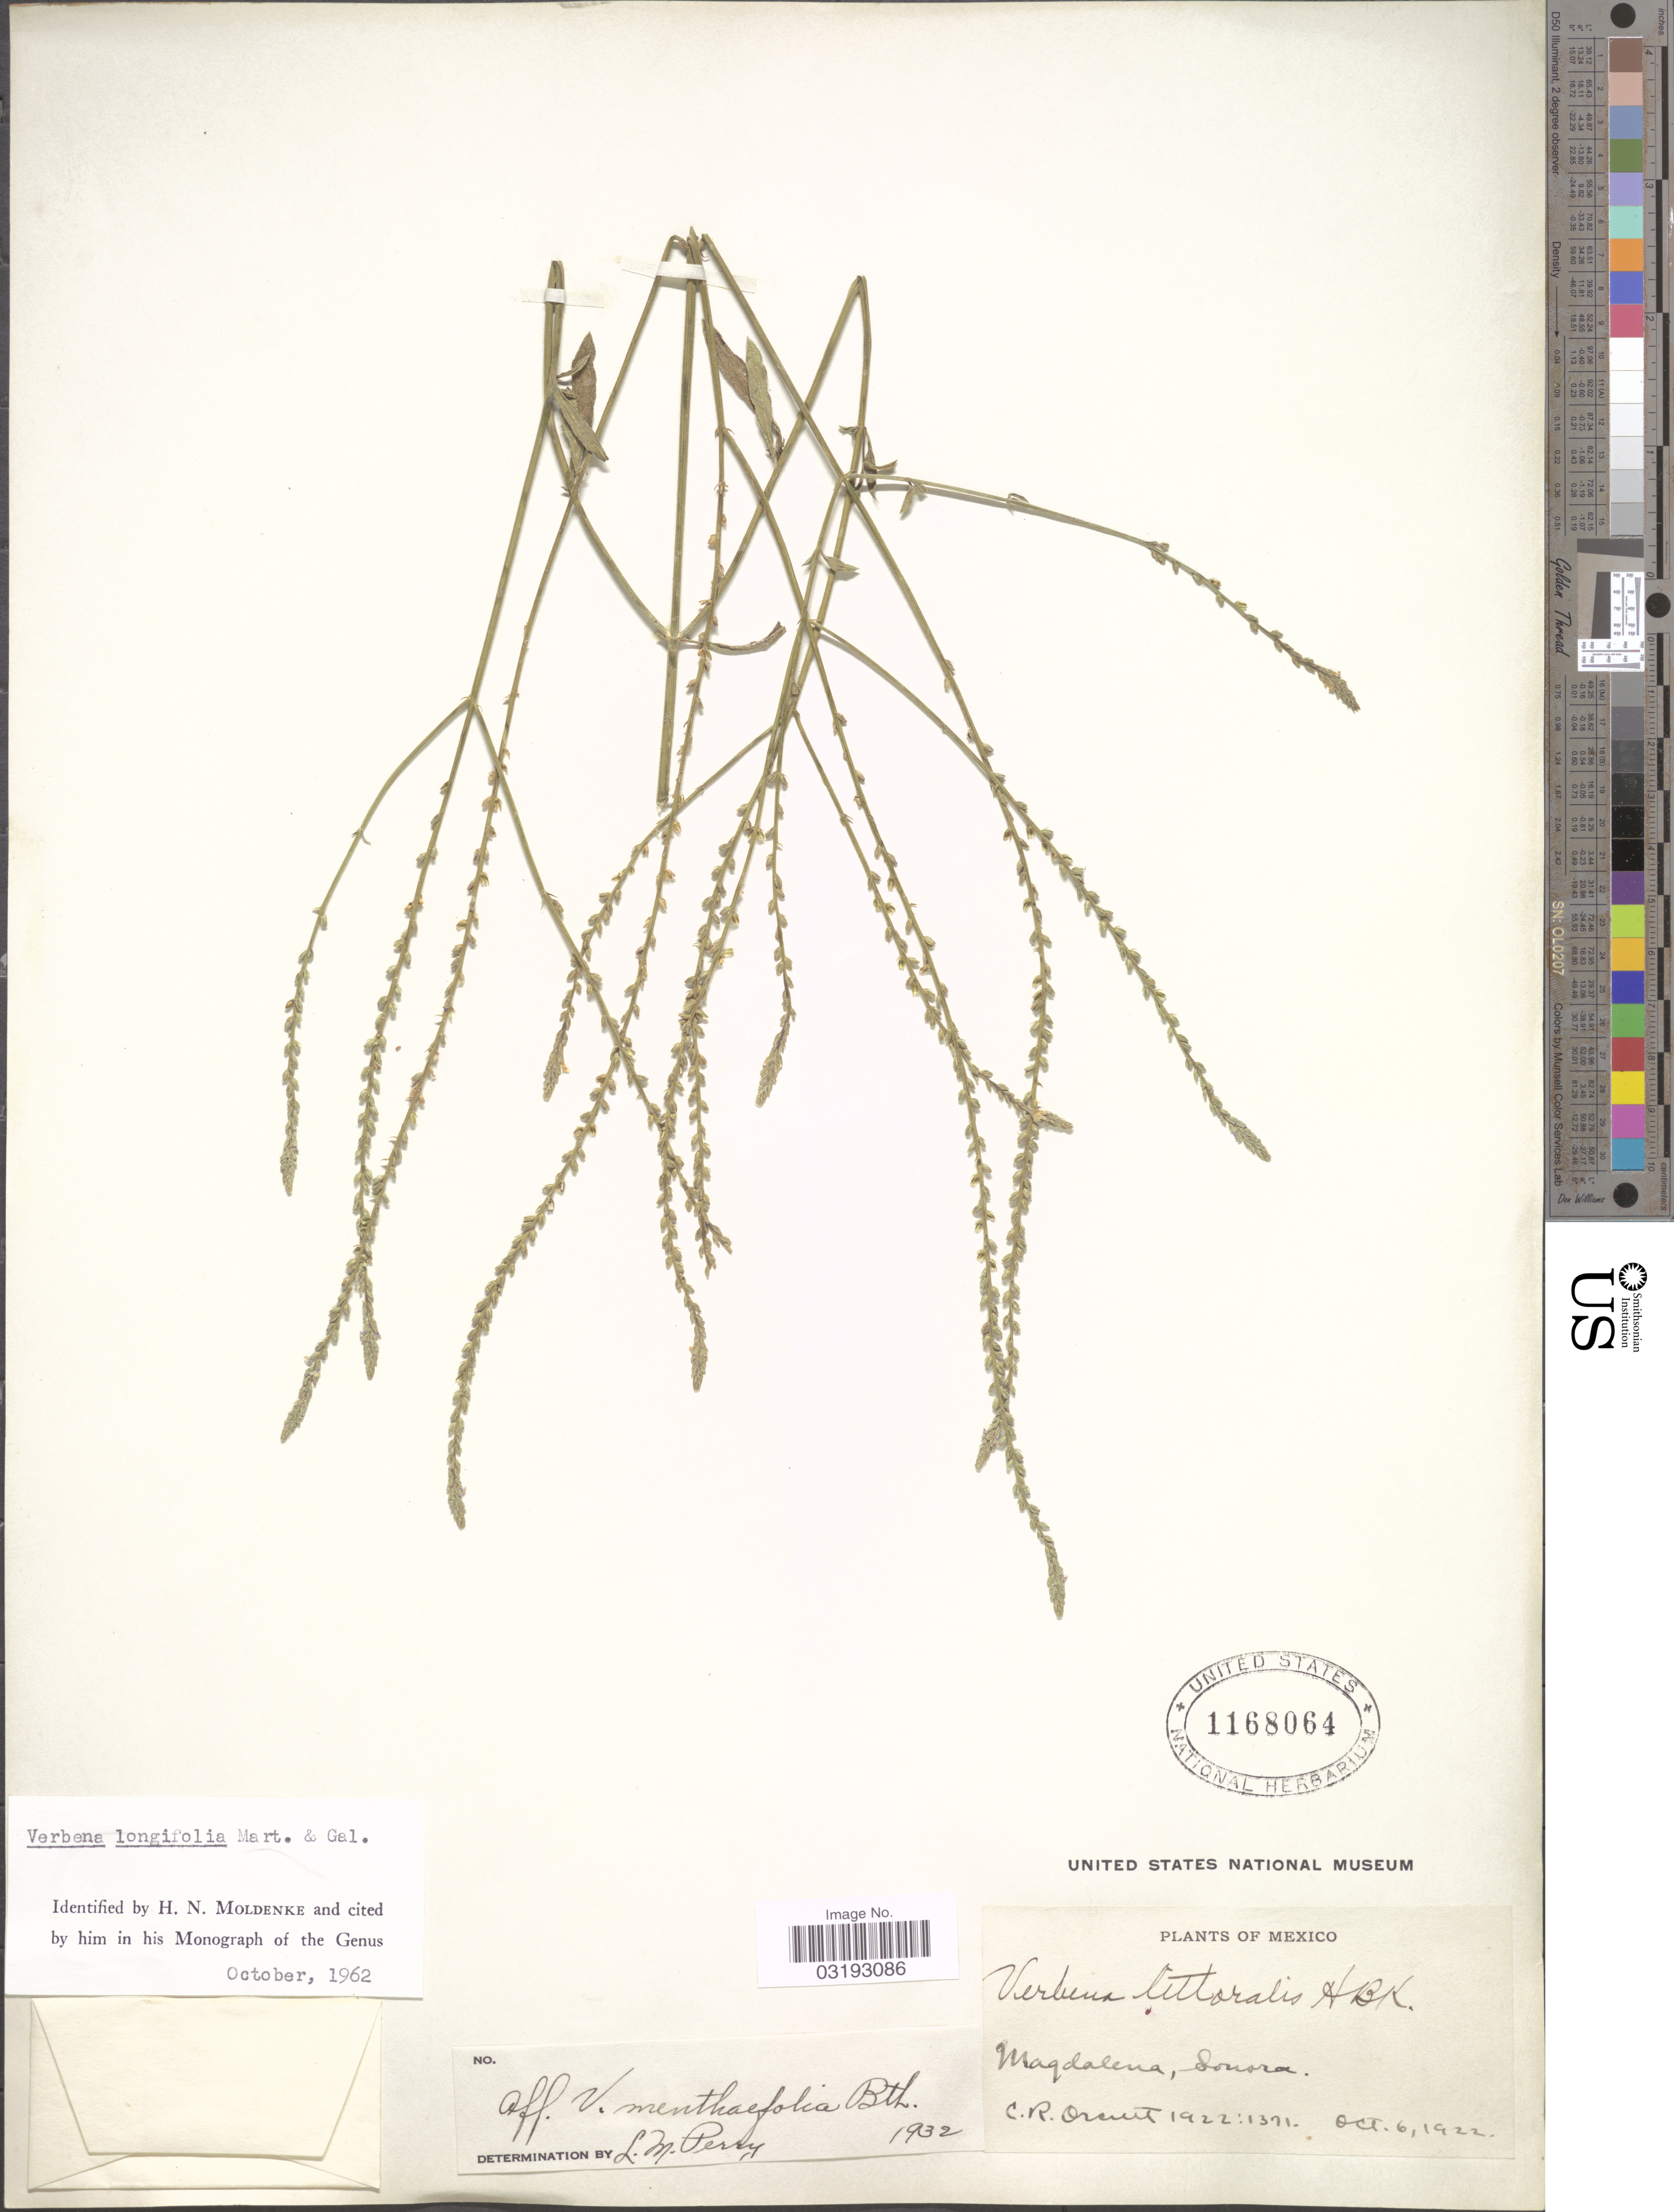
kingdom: Plantae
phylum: Tracheophyta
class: Magnoliopsida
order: Lamiales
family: Verbenaceae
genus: Verbena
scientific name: Verbena longifolia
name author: M. Martens & Galeotti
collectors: C. R. Orcutt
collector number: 1922:1371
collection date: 1922-10-06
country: Mexico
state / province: Sonora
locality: Magdalena.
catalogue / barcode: US 1168064